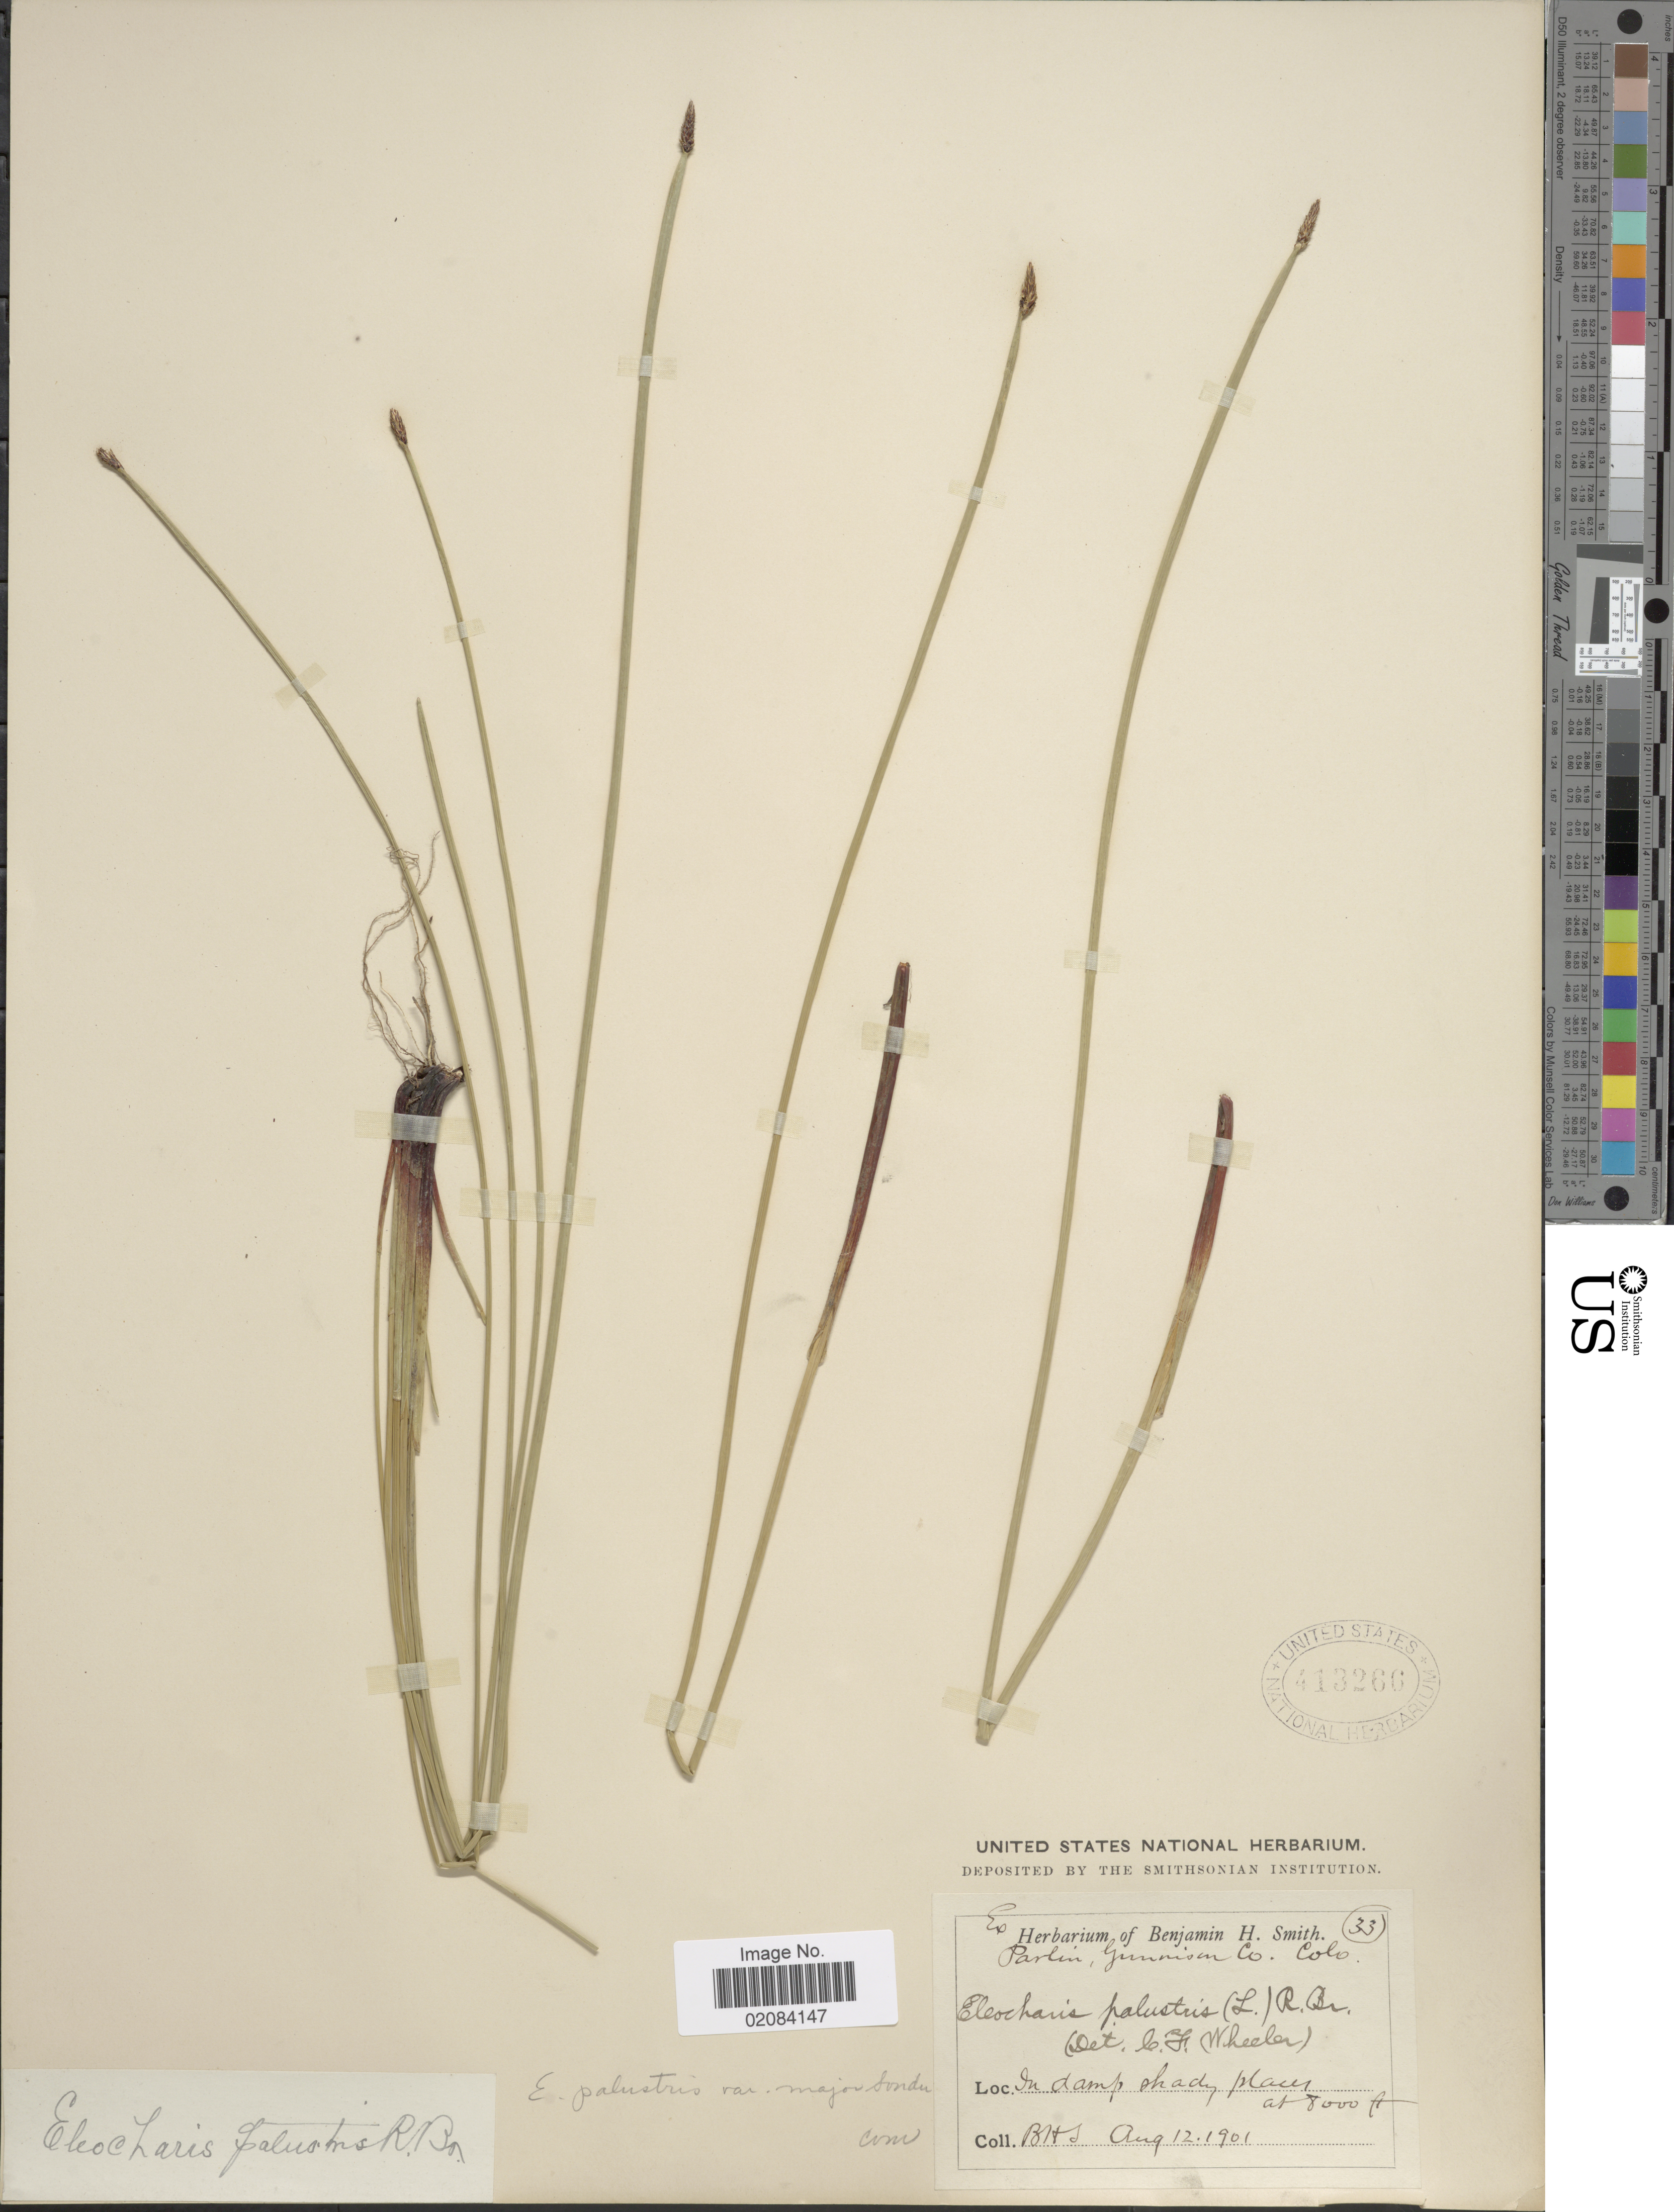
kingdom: Plantae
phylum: Tracheophyta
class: Liliopsida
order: Poales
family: Cyperaceae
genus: Eleocharis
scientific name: Eleocharis palustris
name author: (L.) Roem. & Schult.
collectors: B. H. Smith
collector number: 33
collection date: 1901-08-12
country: United States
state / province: Colorado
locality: Parlin, Gunnison Co. Colo. In damp shady places.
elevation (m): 2438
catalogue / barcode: US 413266